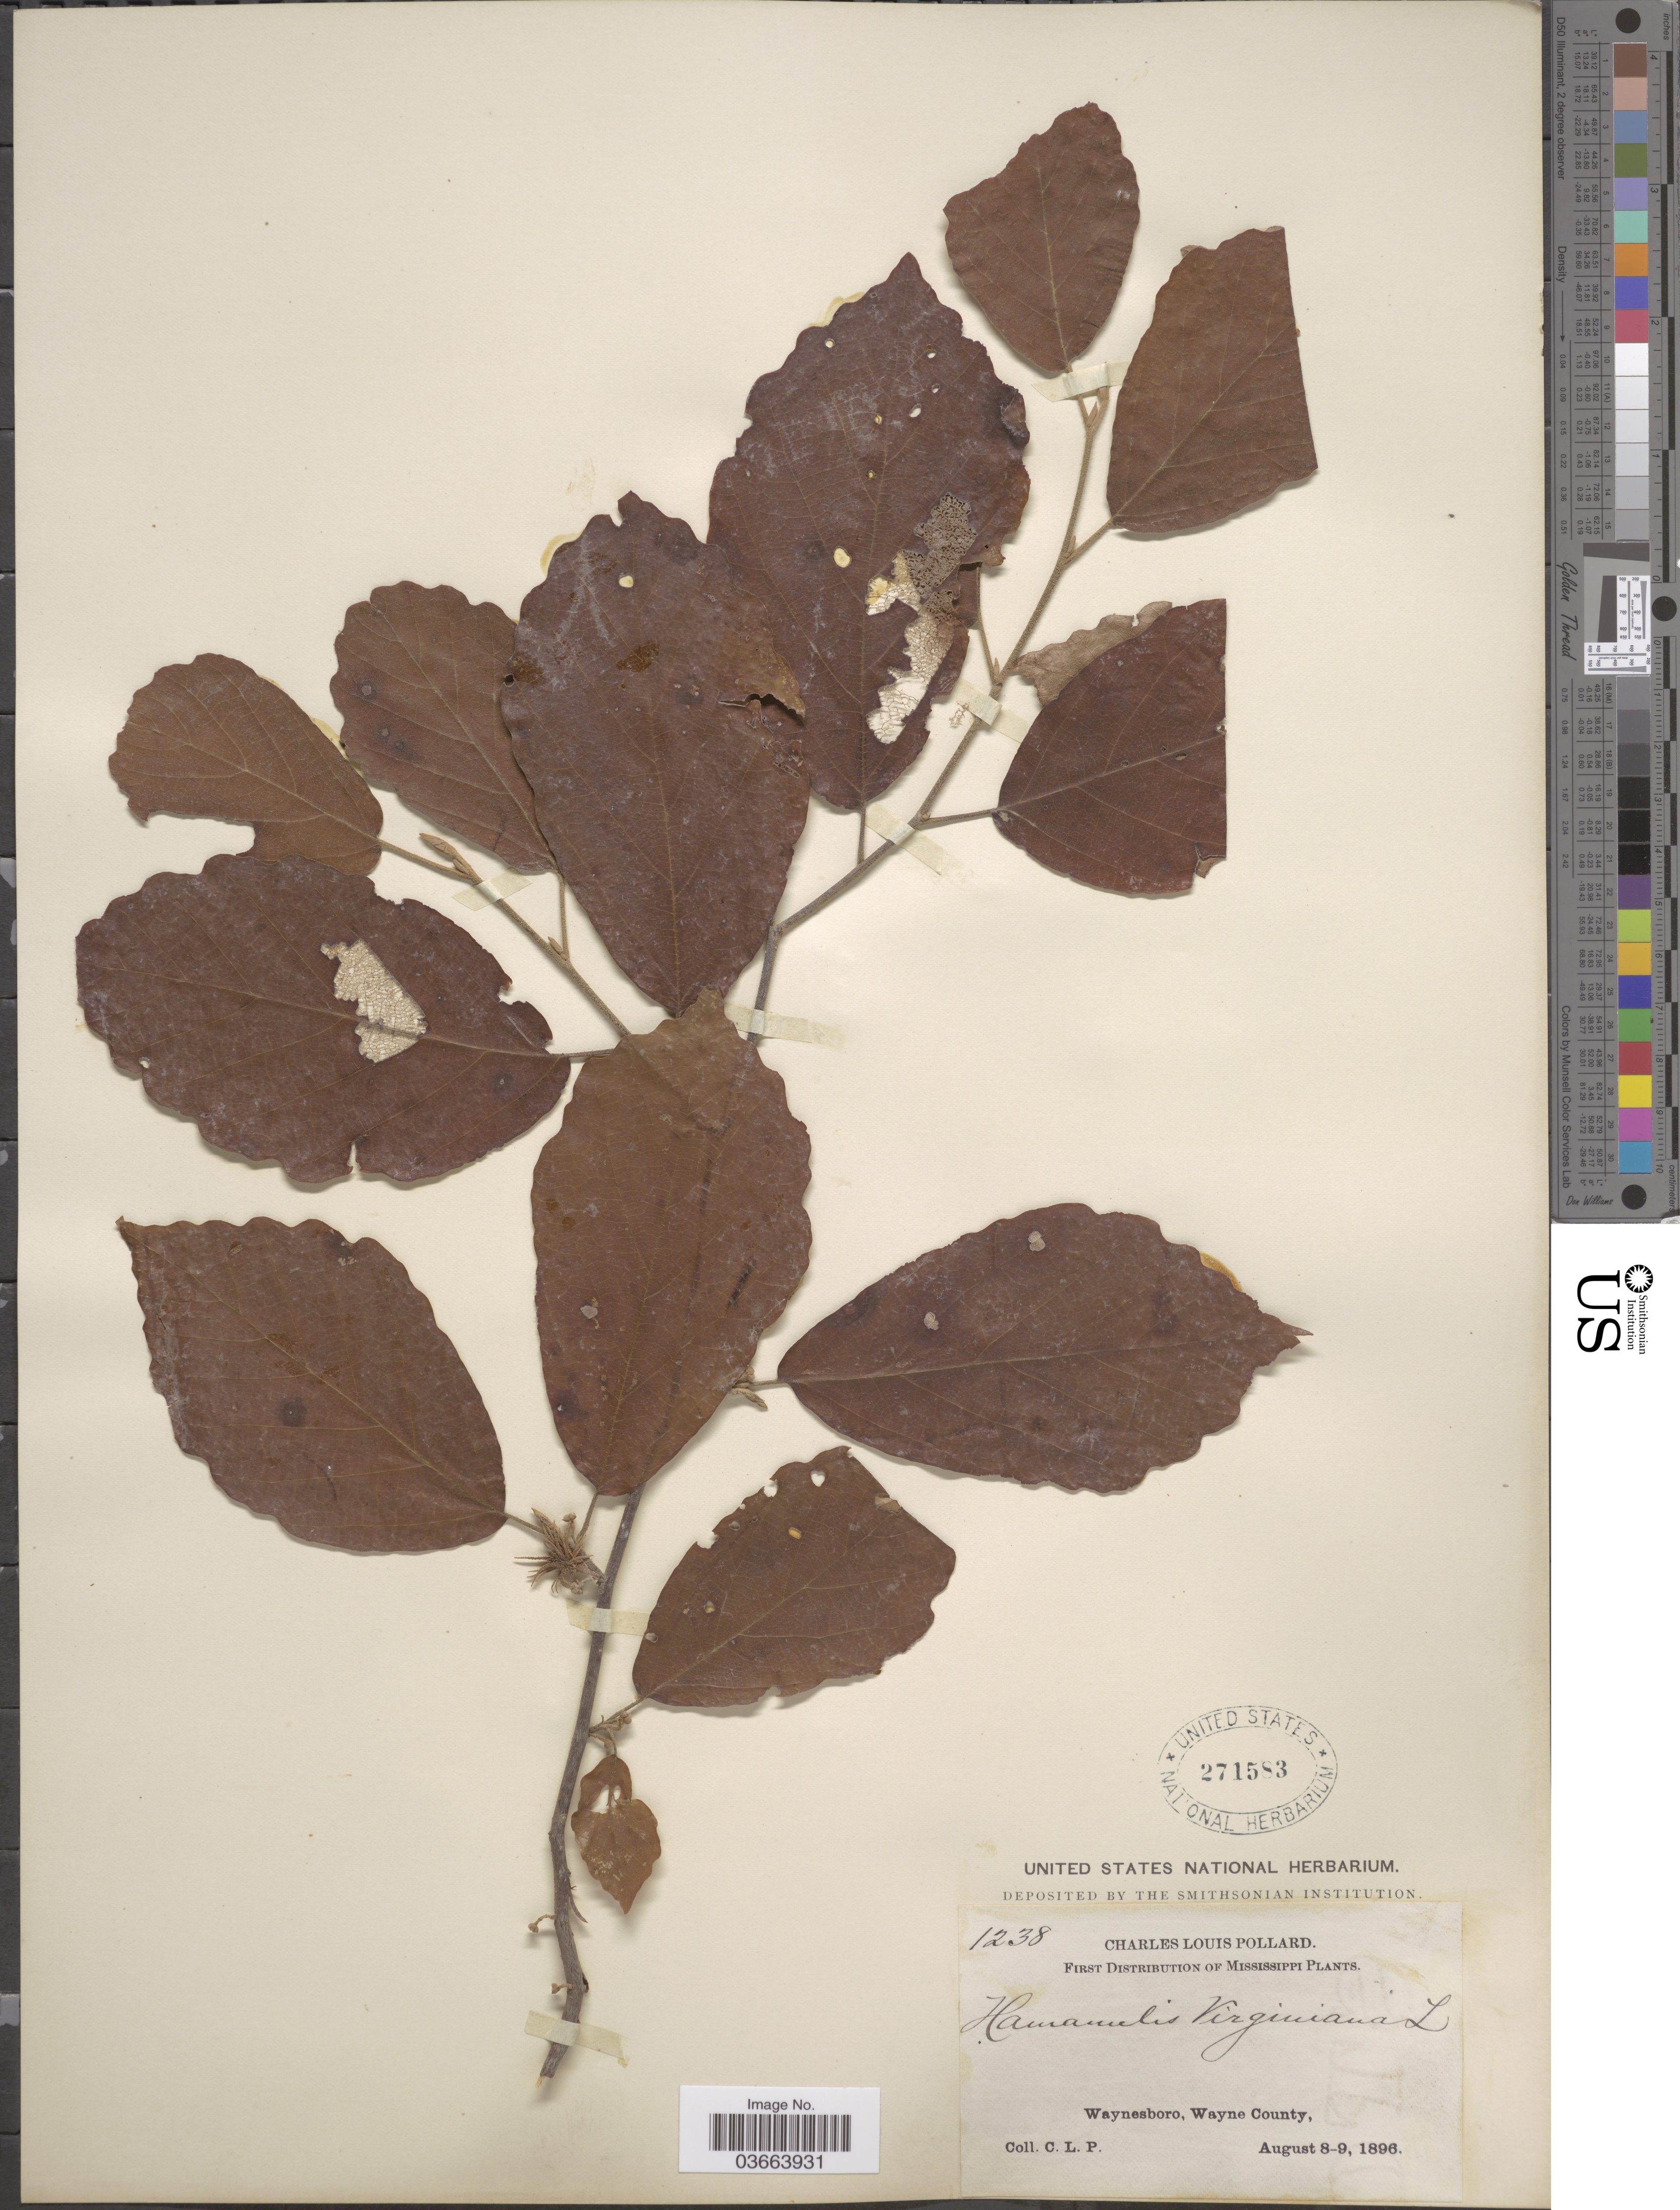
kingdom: Plantae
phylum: Tracheophyta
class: Magnoliopsida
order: Saxifragales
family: Hamamelidaceae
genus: Hamamelis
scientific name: Hamamelis virginiana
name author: L.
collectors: C. L. Pollard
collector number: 1238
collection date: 1898-08-08/1898-08-09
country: United States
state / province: Mississippi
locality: Waynsboro, Wayne County.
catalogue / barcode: US 271583